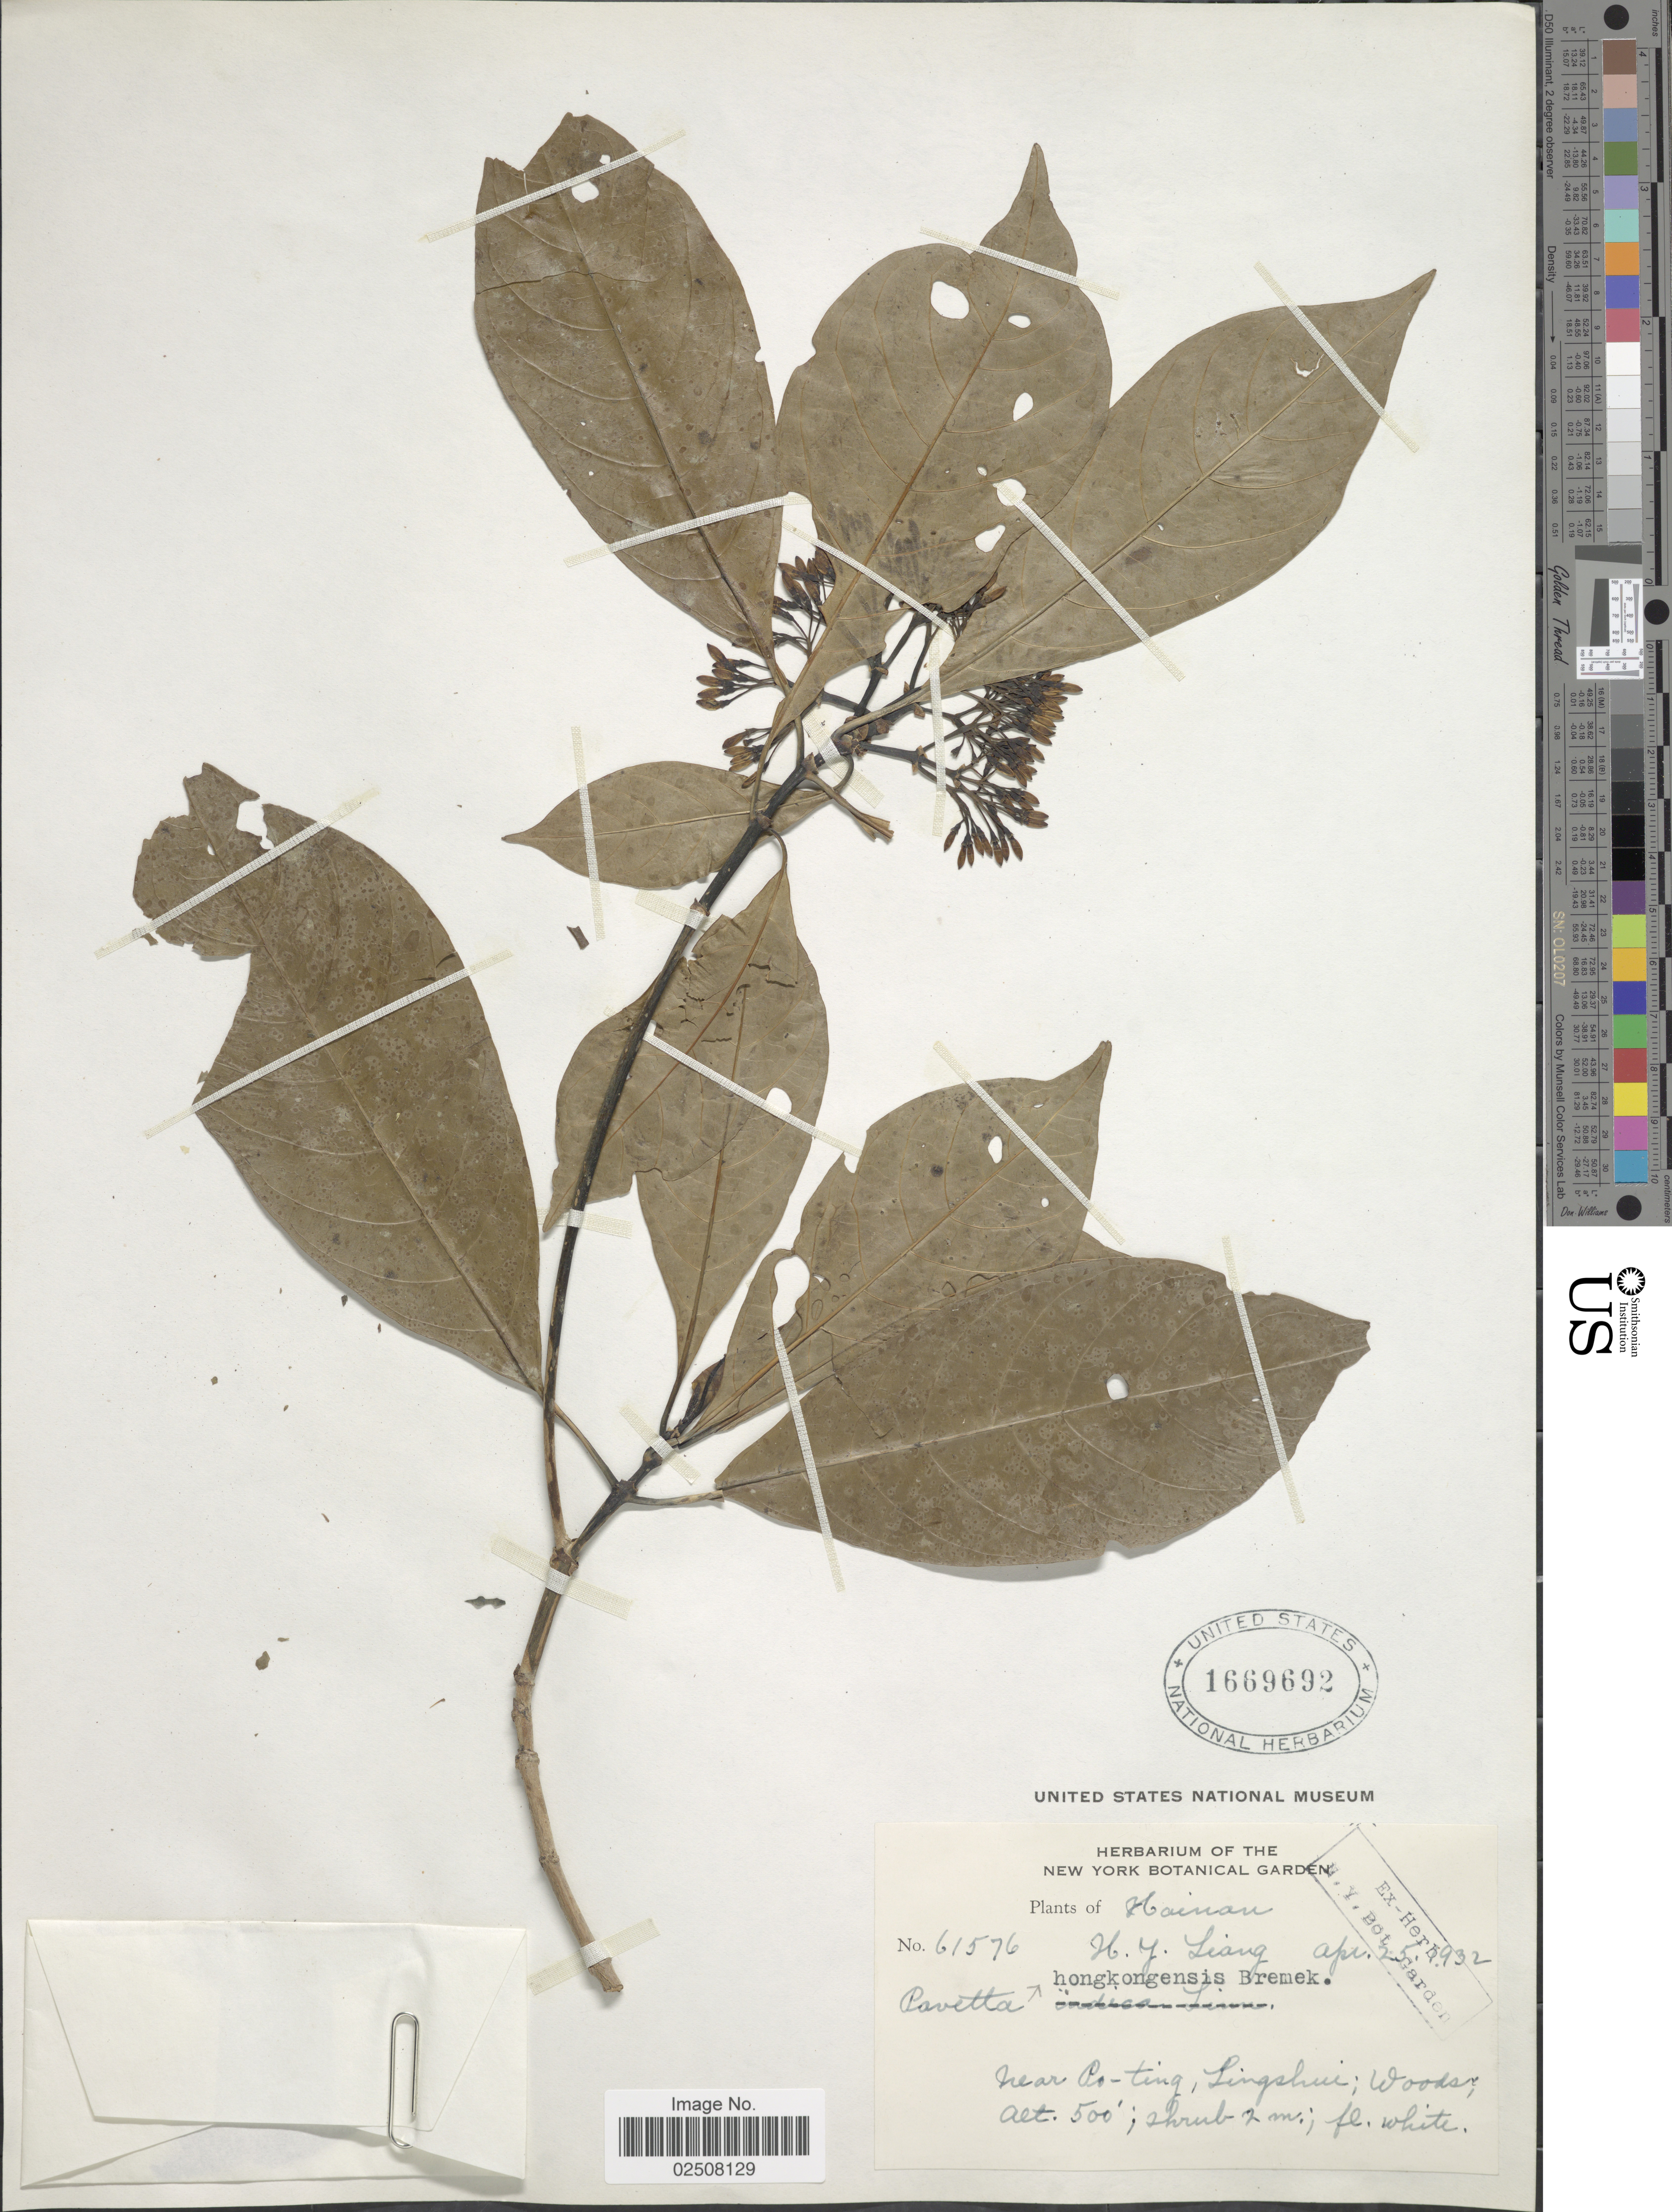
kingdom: Plantae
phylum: Tracheophyta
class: Magnoliopsida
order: Gentianales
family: Rubiaceae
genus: Pavetta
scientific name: Pavetta hongkongensis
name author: Bremek.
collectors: H. Y. Liang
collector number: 61576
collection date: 1932-04-25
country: China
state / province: Hainan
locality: Near Po-ting, Lingshin; Woods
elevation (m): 152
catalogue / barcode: US 1669692